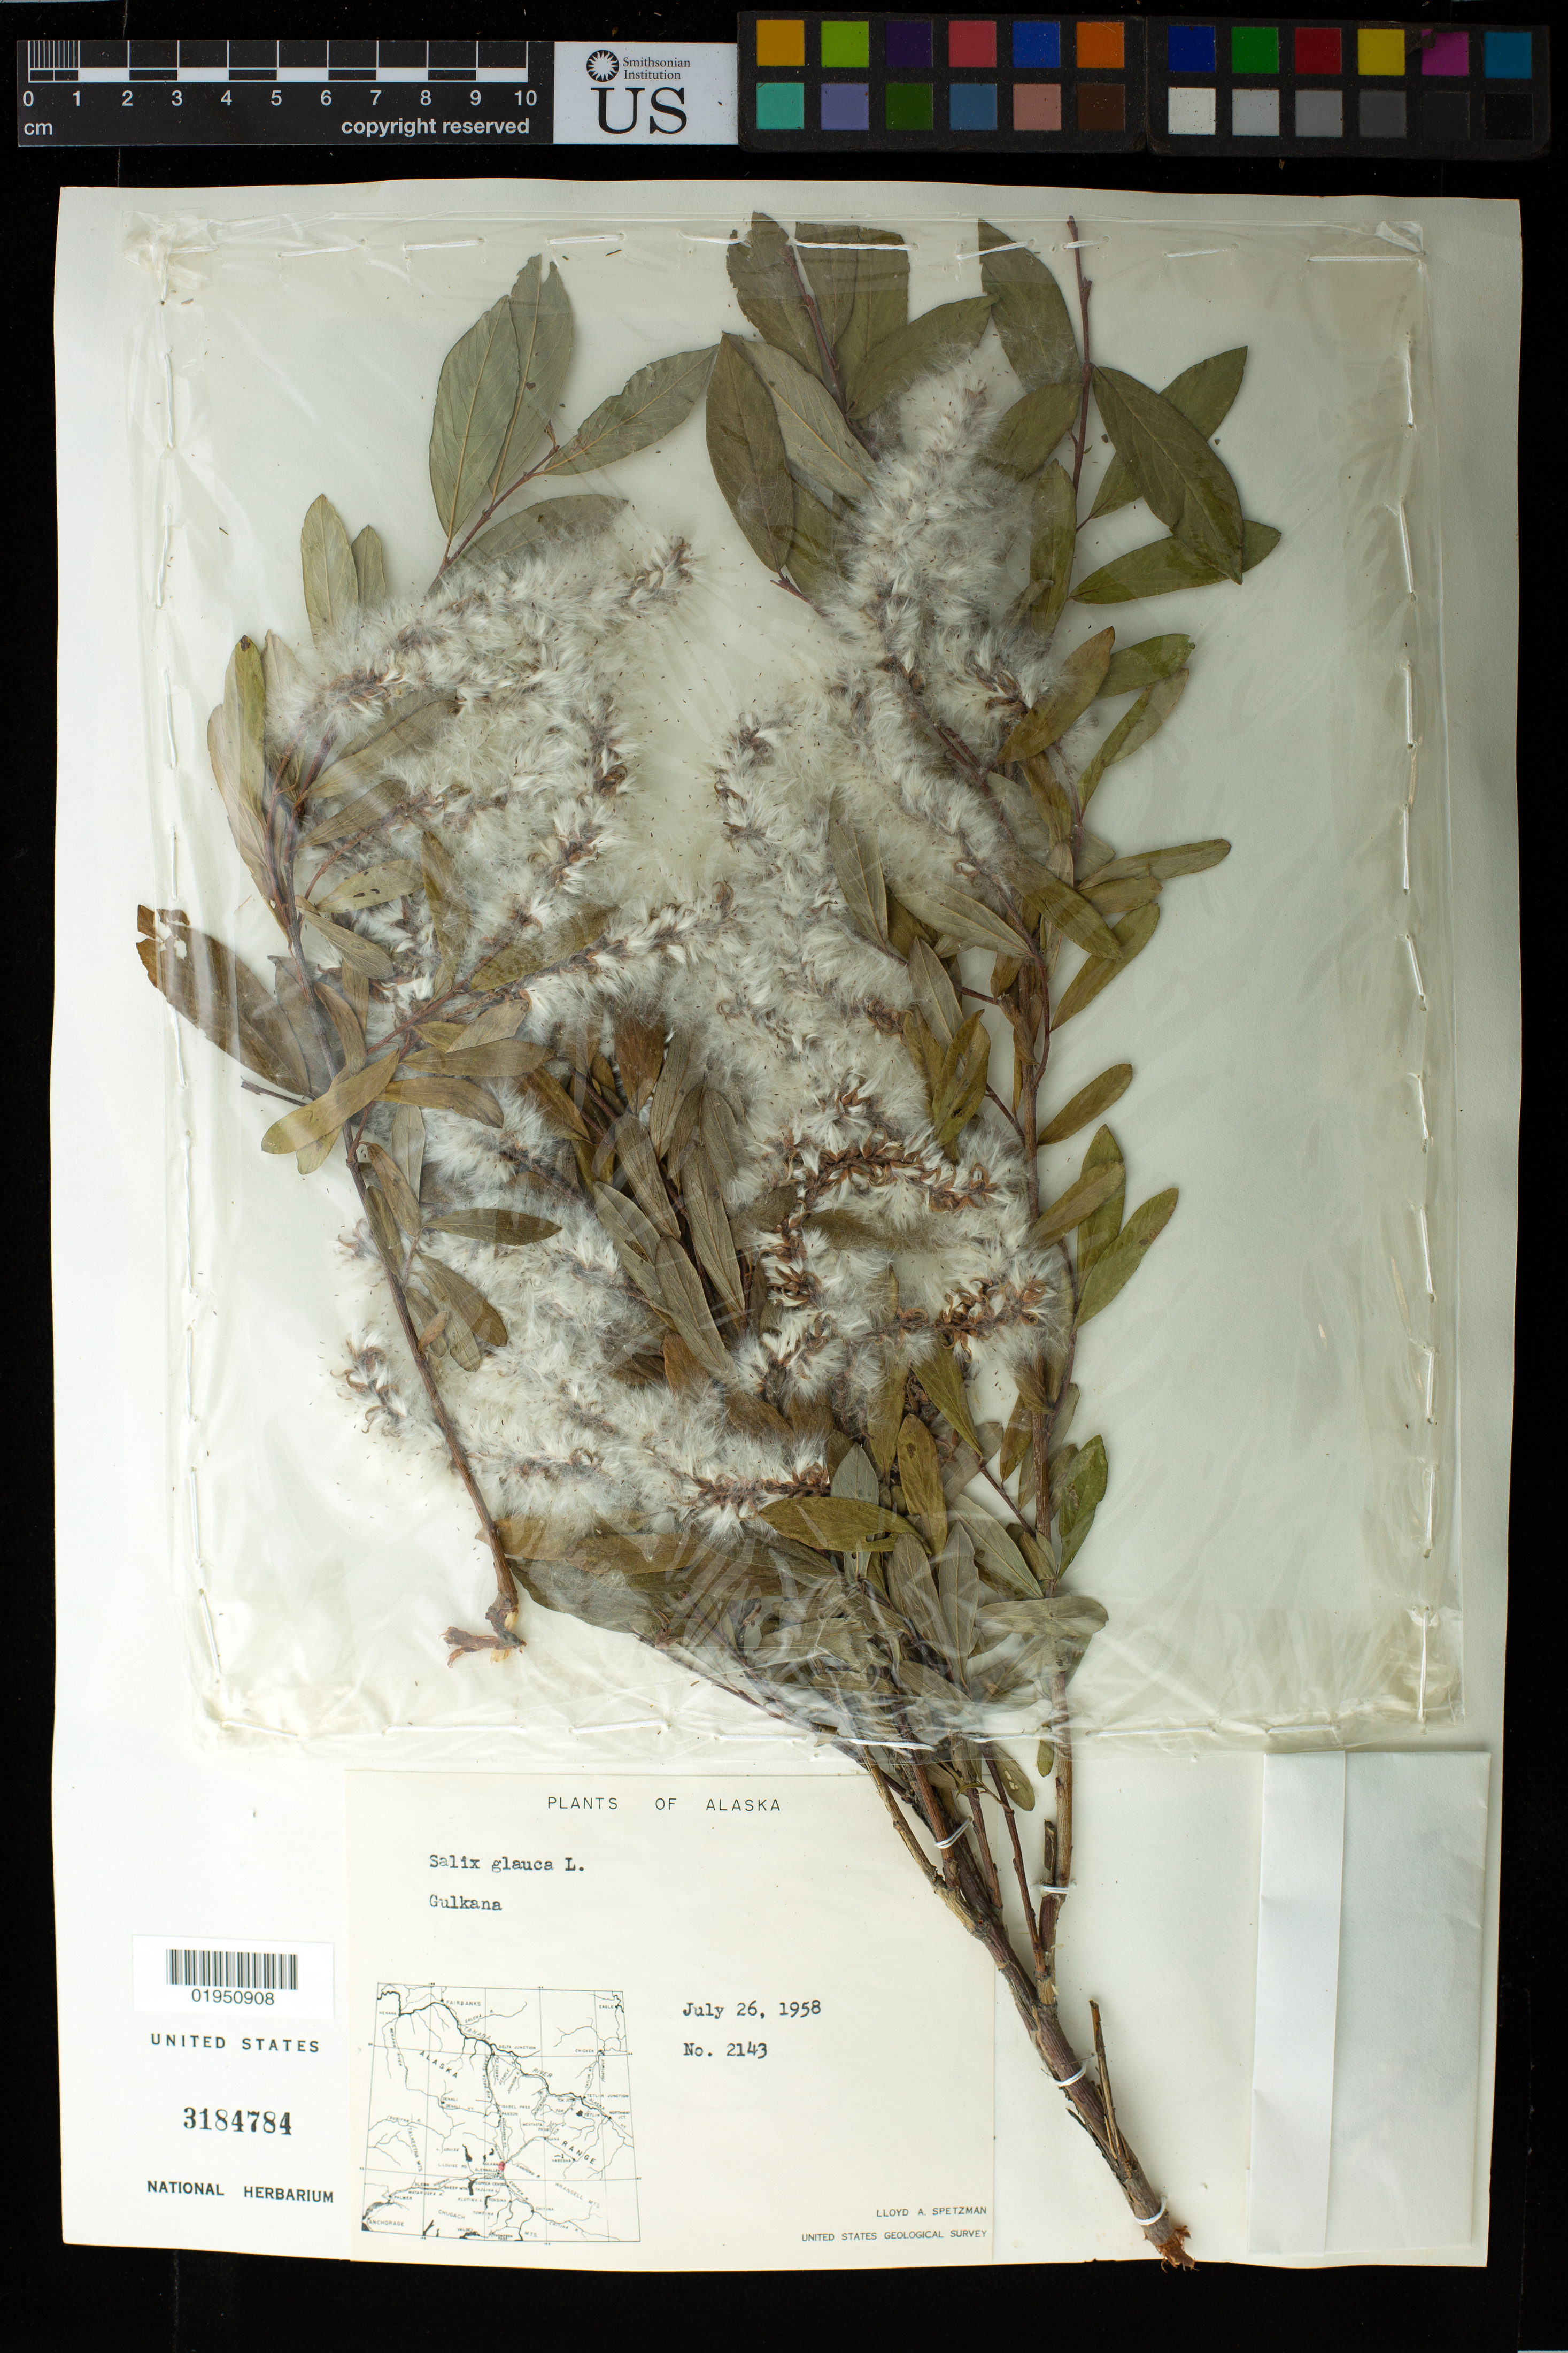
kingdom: Plantae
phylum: Tracheophyta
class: Magnoliopsida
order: Malpighiales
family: Salicaceae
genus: Salix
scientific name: Salix glauca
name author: L.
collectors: L. Spetzman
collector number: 2143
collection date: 1958-07-26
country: United States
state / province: Alaska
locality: Gulkana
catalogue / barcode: US 3184784